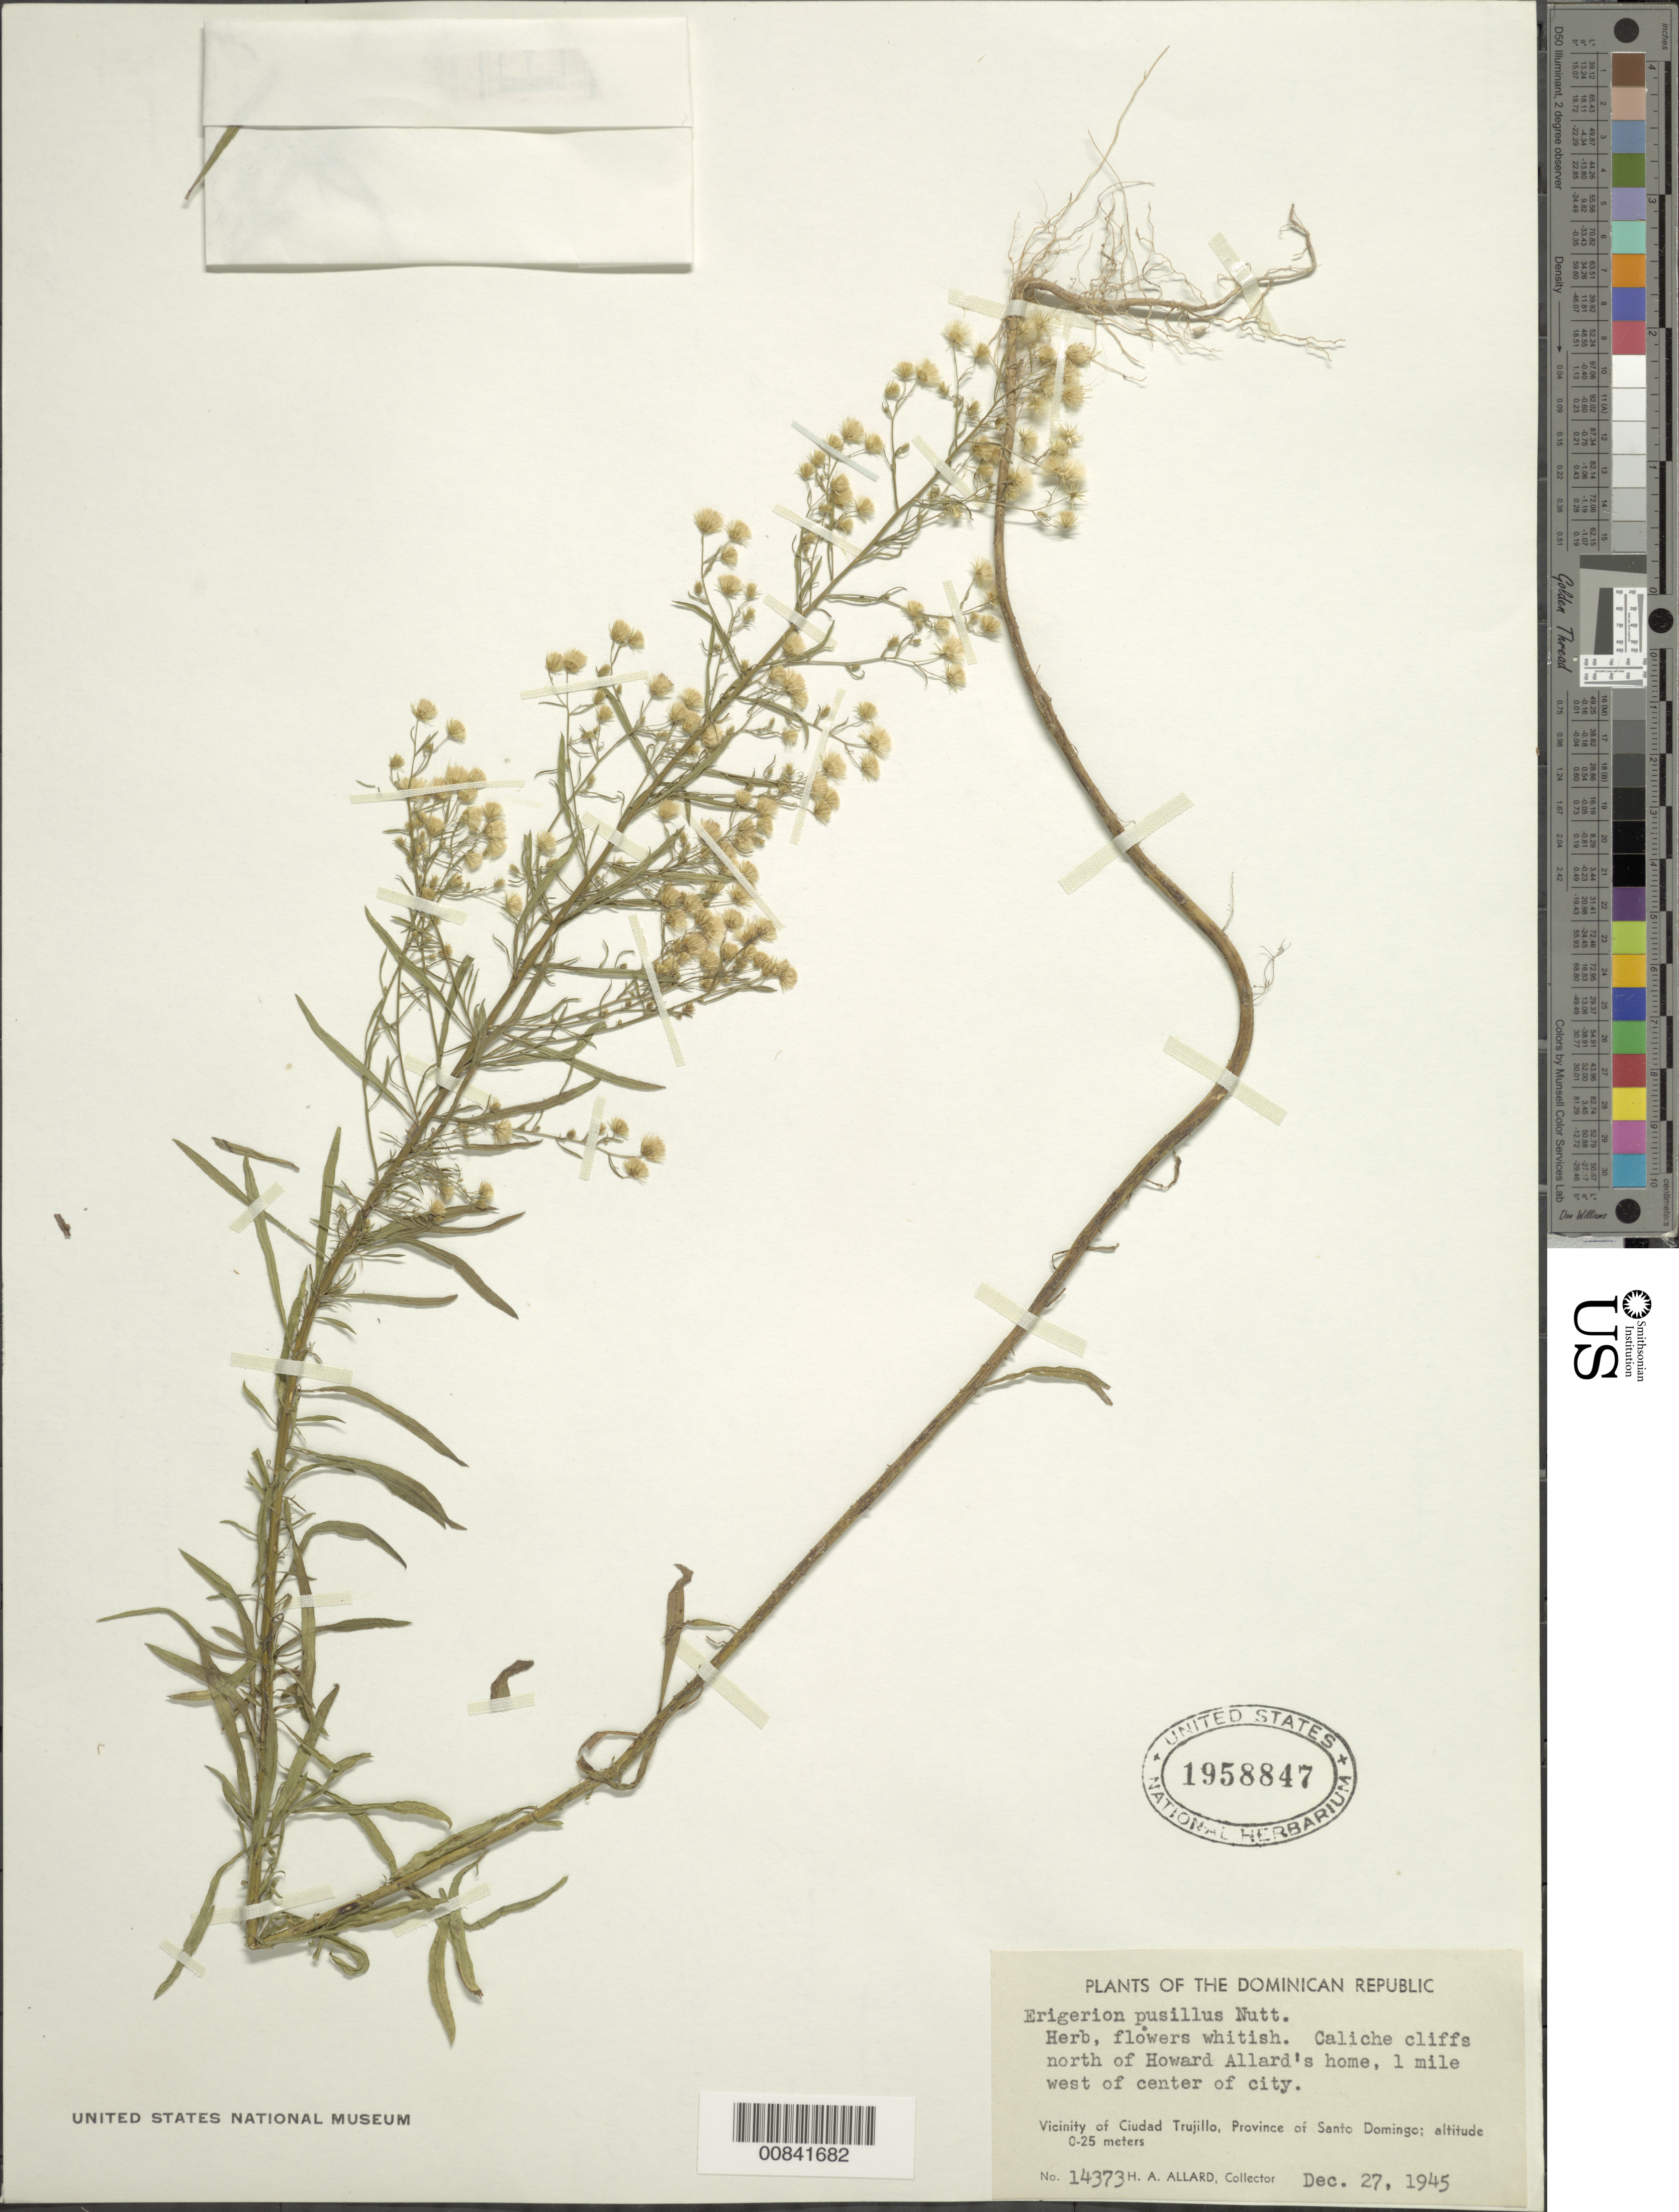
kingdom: Plantae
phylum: Tracheophyta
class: Magnoliopsida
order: Asterales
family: Asteraceae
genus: Conyza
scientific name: Conyza canadensis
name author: (L.) Cronq.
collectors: H. A. Allard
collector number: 14373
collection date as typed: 27 Dec 1945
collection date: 1945-12-27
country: Dominican Republic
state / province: Distrito Nacional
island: Hispaniola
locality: Vicinity of Santo Domingo City, north of Howard Allard's home, 1 mile W of center of city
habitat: Caliche cliffs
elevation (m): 0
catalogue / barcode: US 1958847